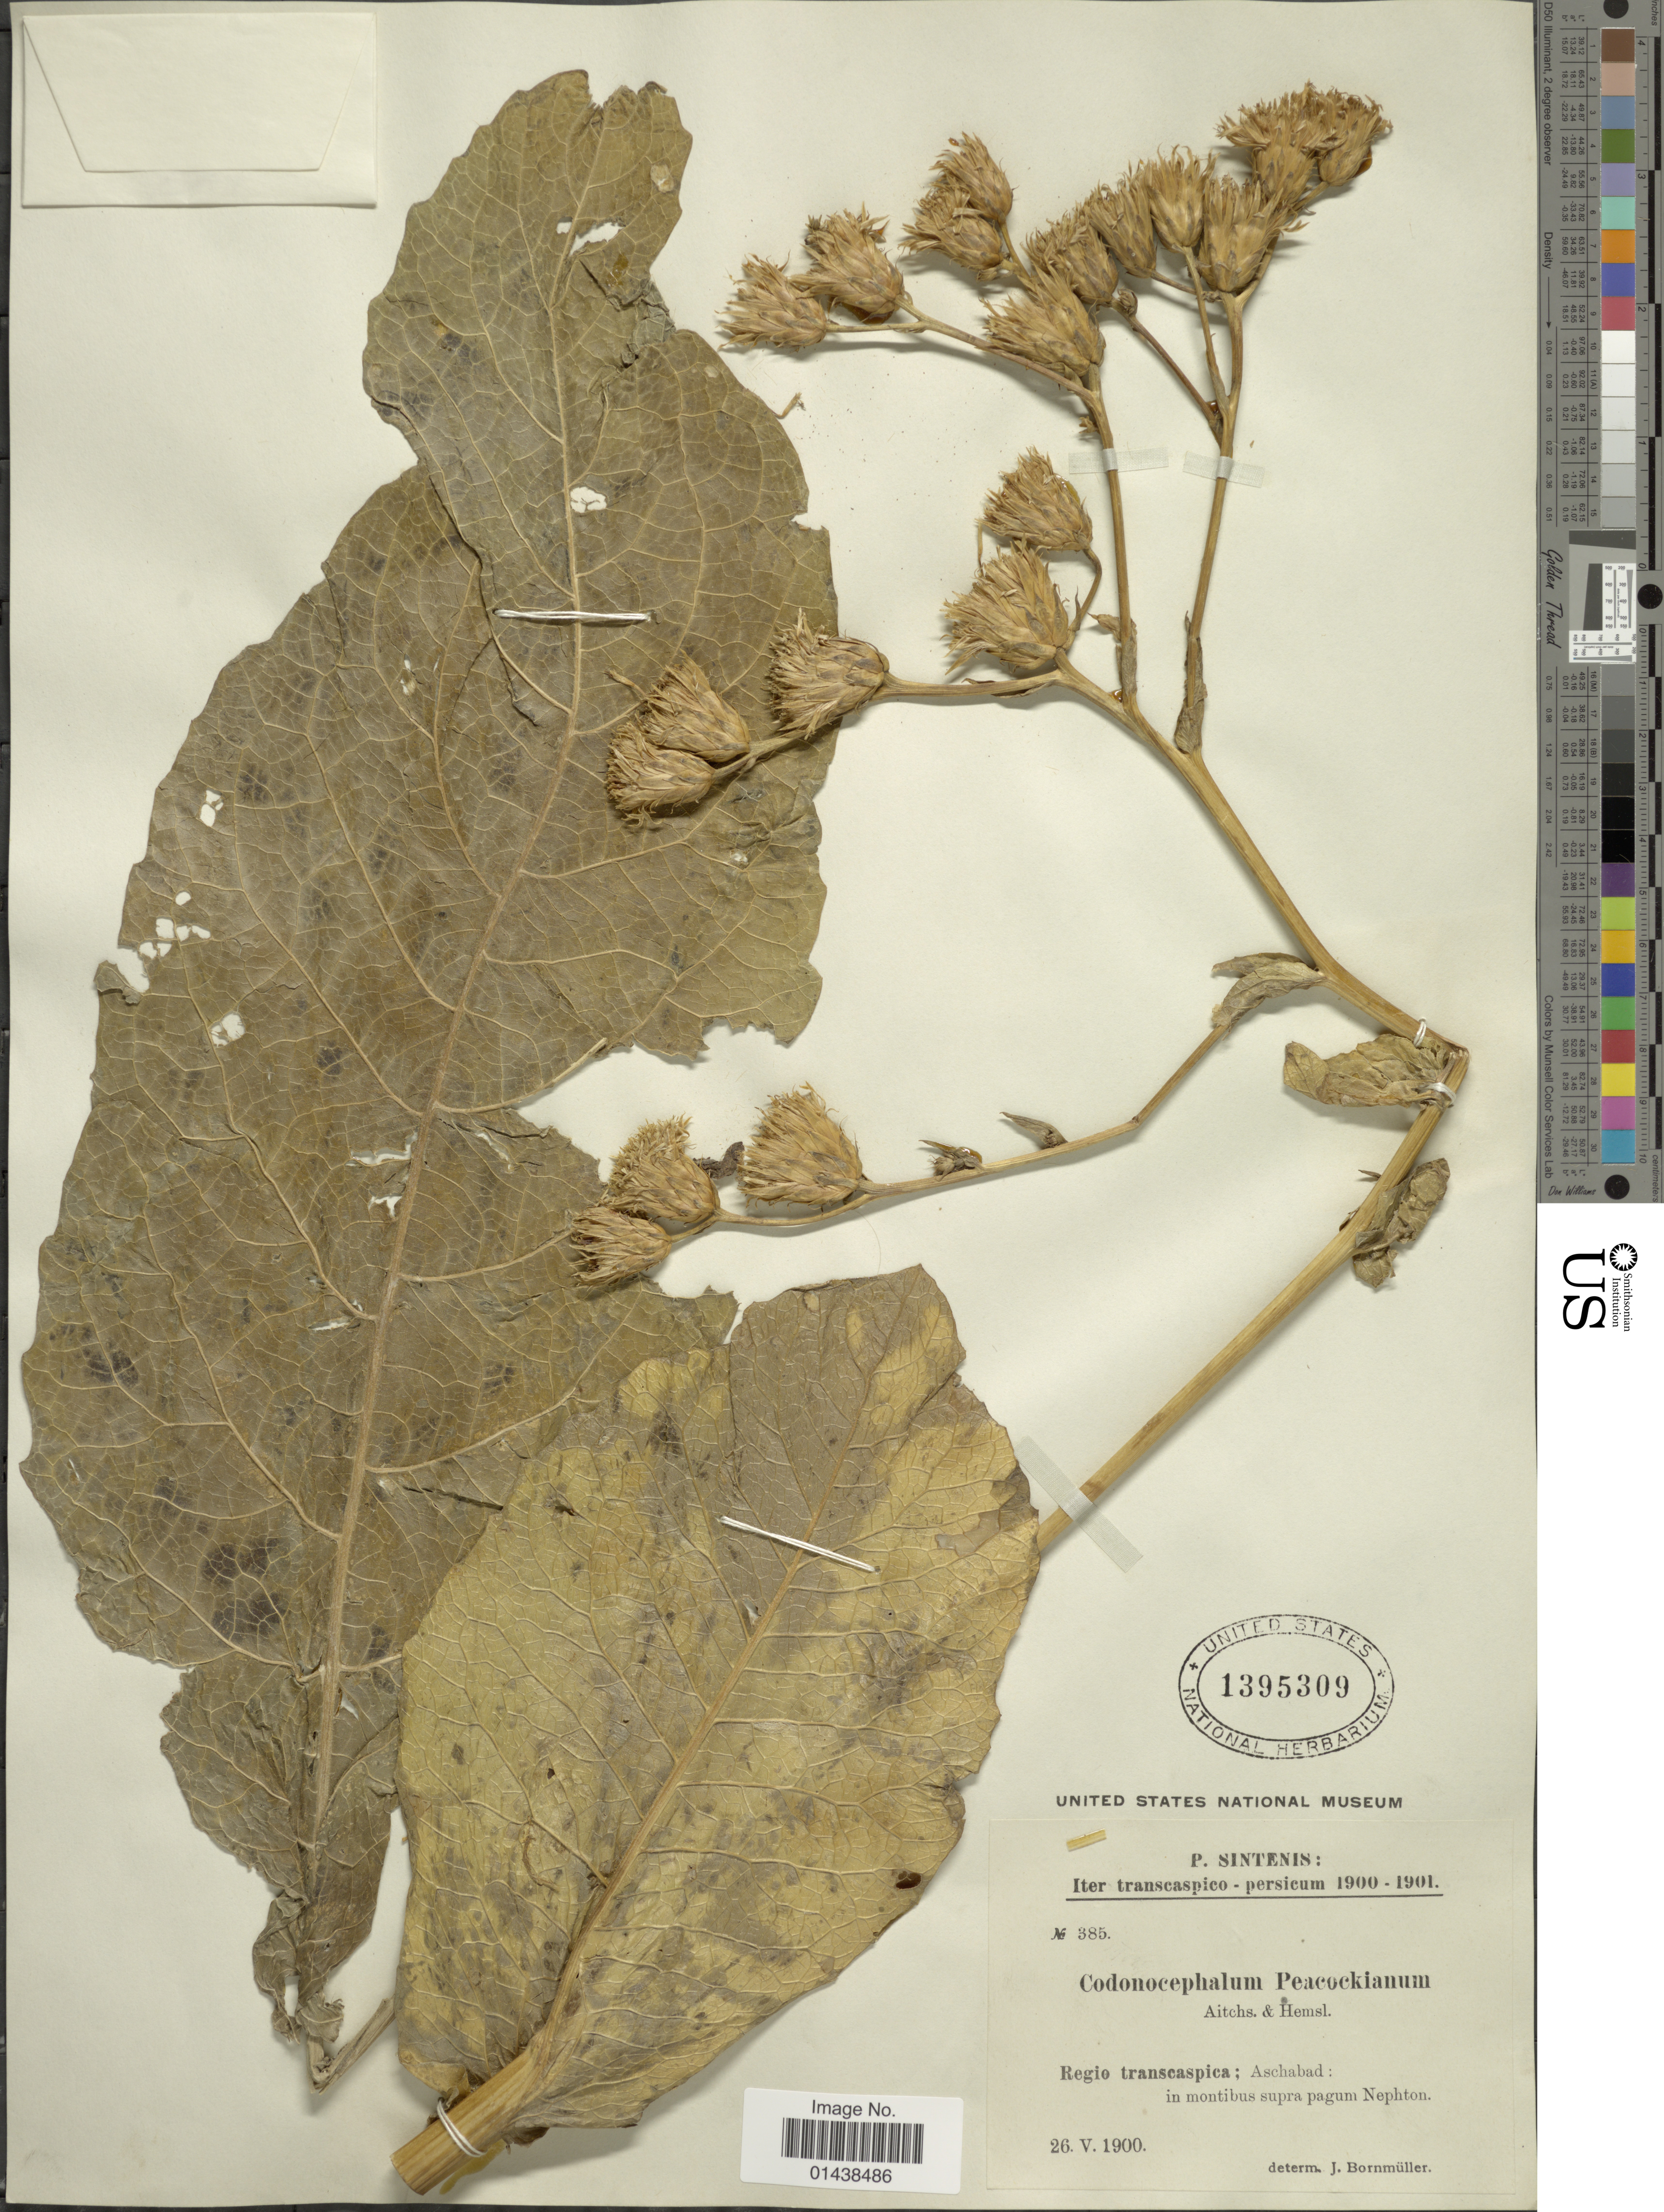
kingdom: Plantae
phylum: Tracheophyta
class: Magnoliopsida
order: Asterales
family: Asteraceae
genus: Codonocephalum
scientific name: Codonocephalum peacockianum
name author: Aitch. & Hemsl.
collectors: P. Sintenis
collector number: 385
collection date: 1900-05-26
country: Turkmenistan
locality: Regio transcaspica; Aschabad; in montibus supra pagum Nephton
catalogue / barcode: US 1395309